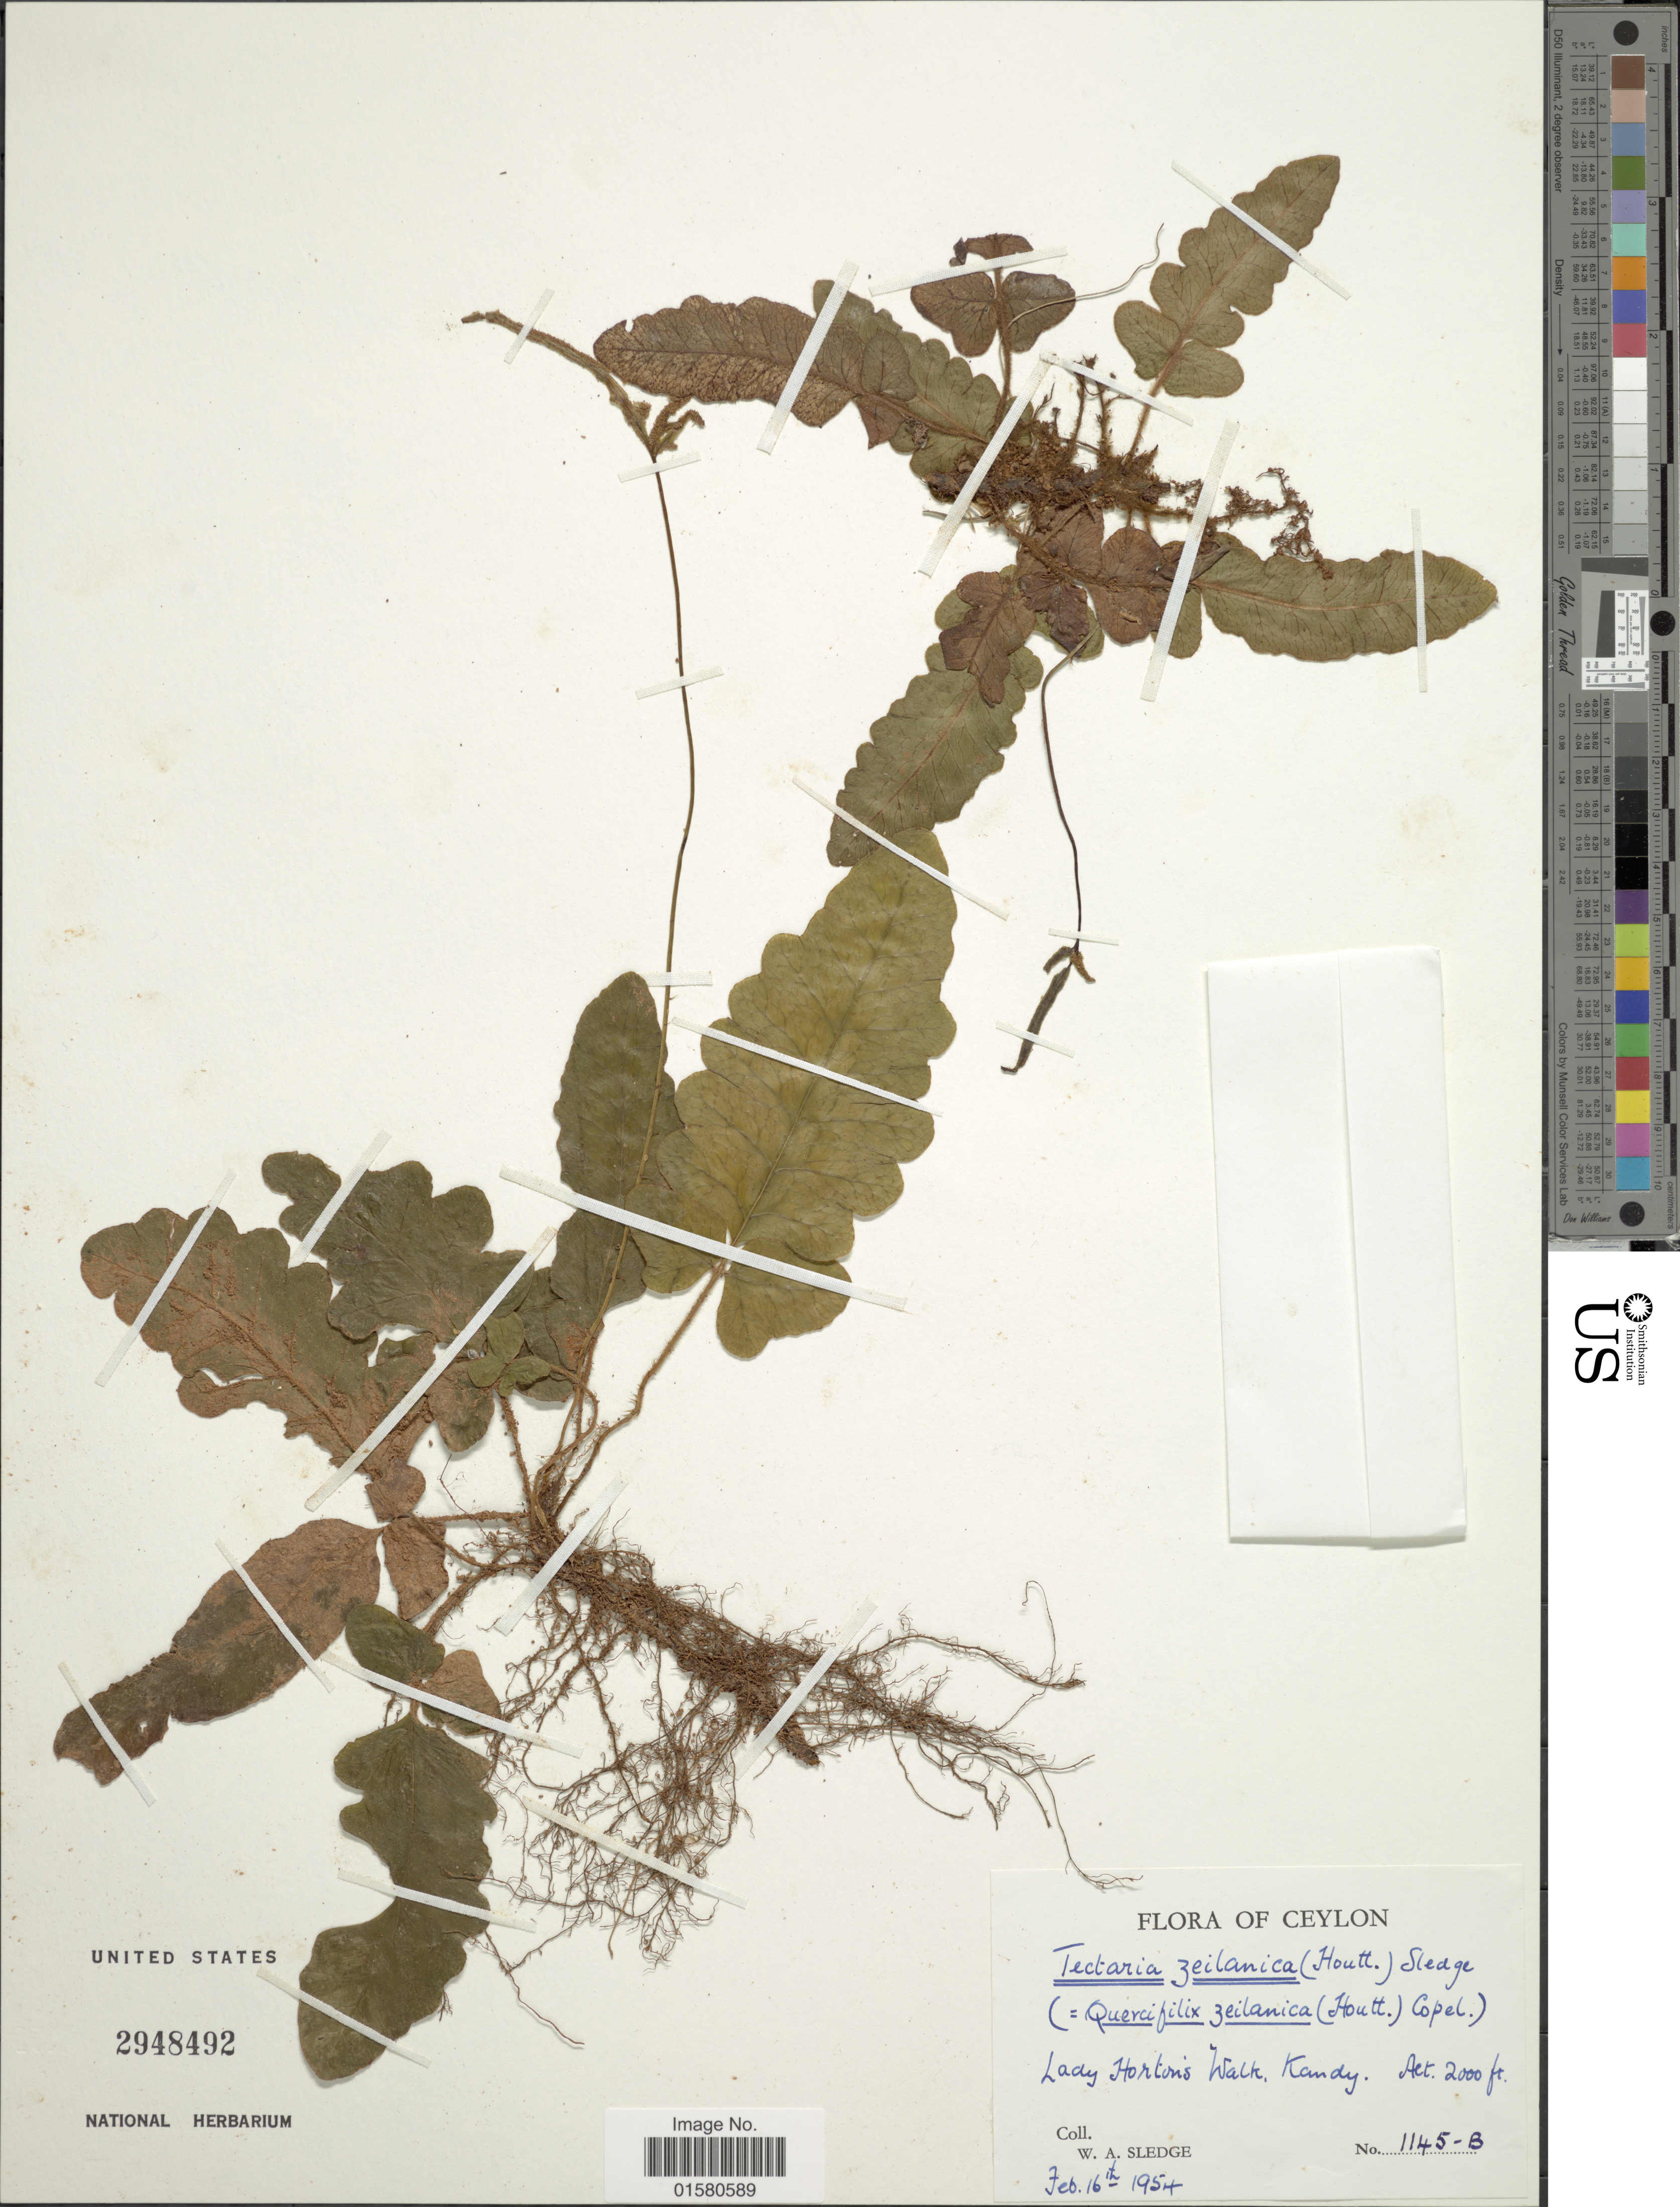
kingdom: Plantae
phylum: Tracheophyta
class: Polypodiopsida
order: Polypodiales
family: Tectariaceae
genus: Tectaria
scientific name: Tectaria zeilanica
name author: (Houtt.) Sledge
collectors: W. A. Sledge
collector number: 1145-B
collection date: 1954-02-16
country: Sri Lanka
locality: Ceylon. Lady Hortonis Walh. Kandy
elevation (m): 610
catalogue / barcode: US 2948492